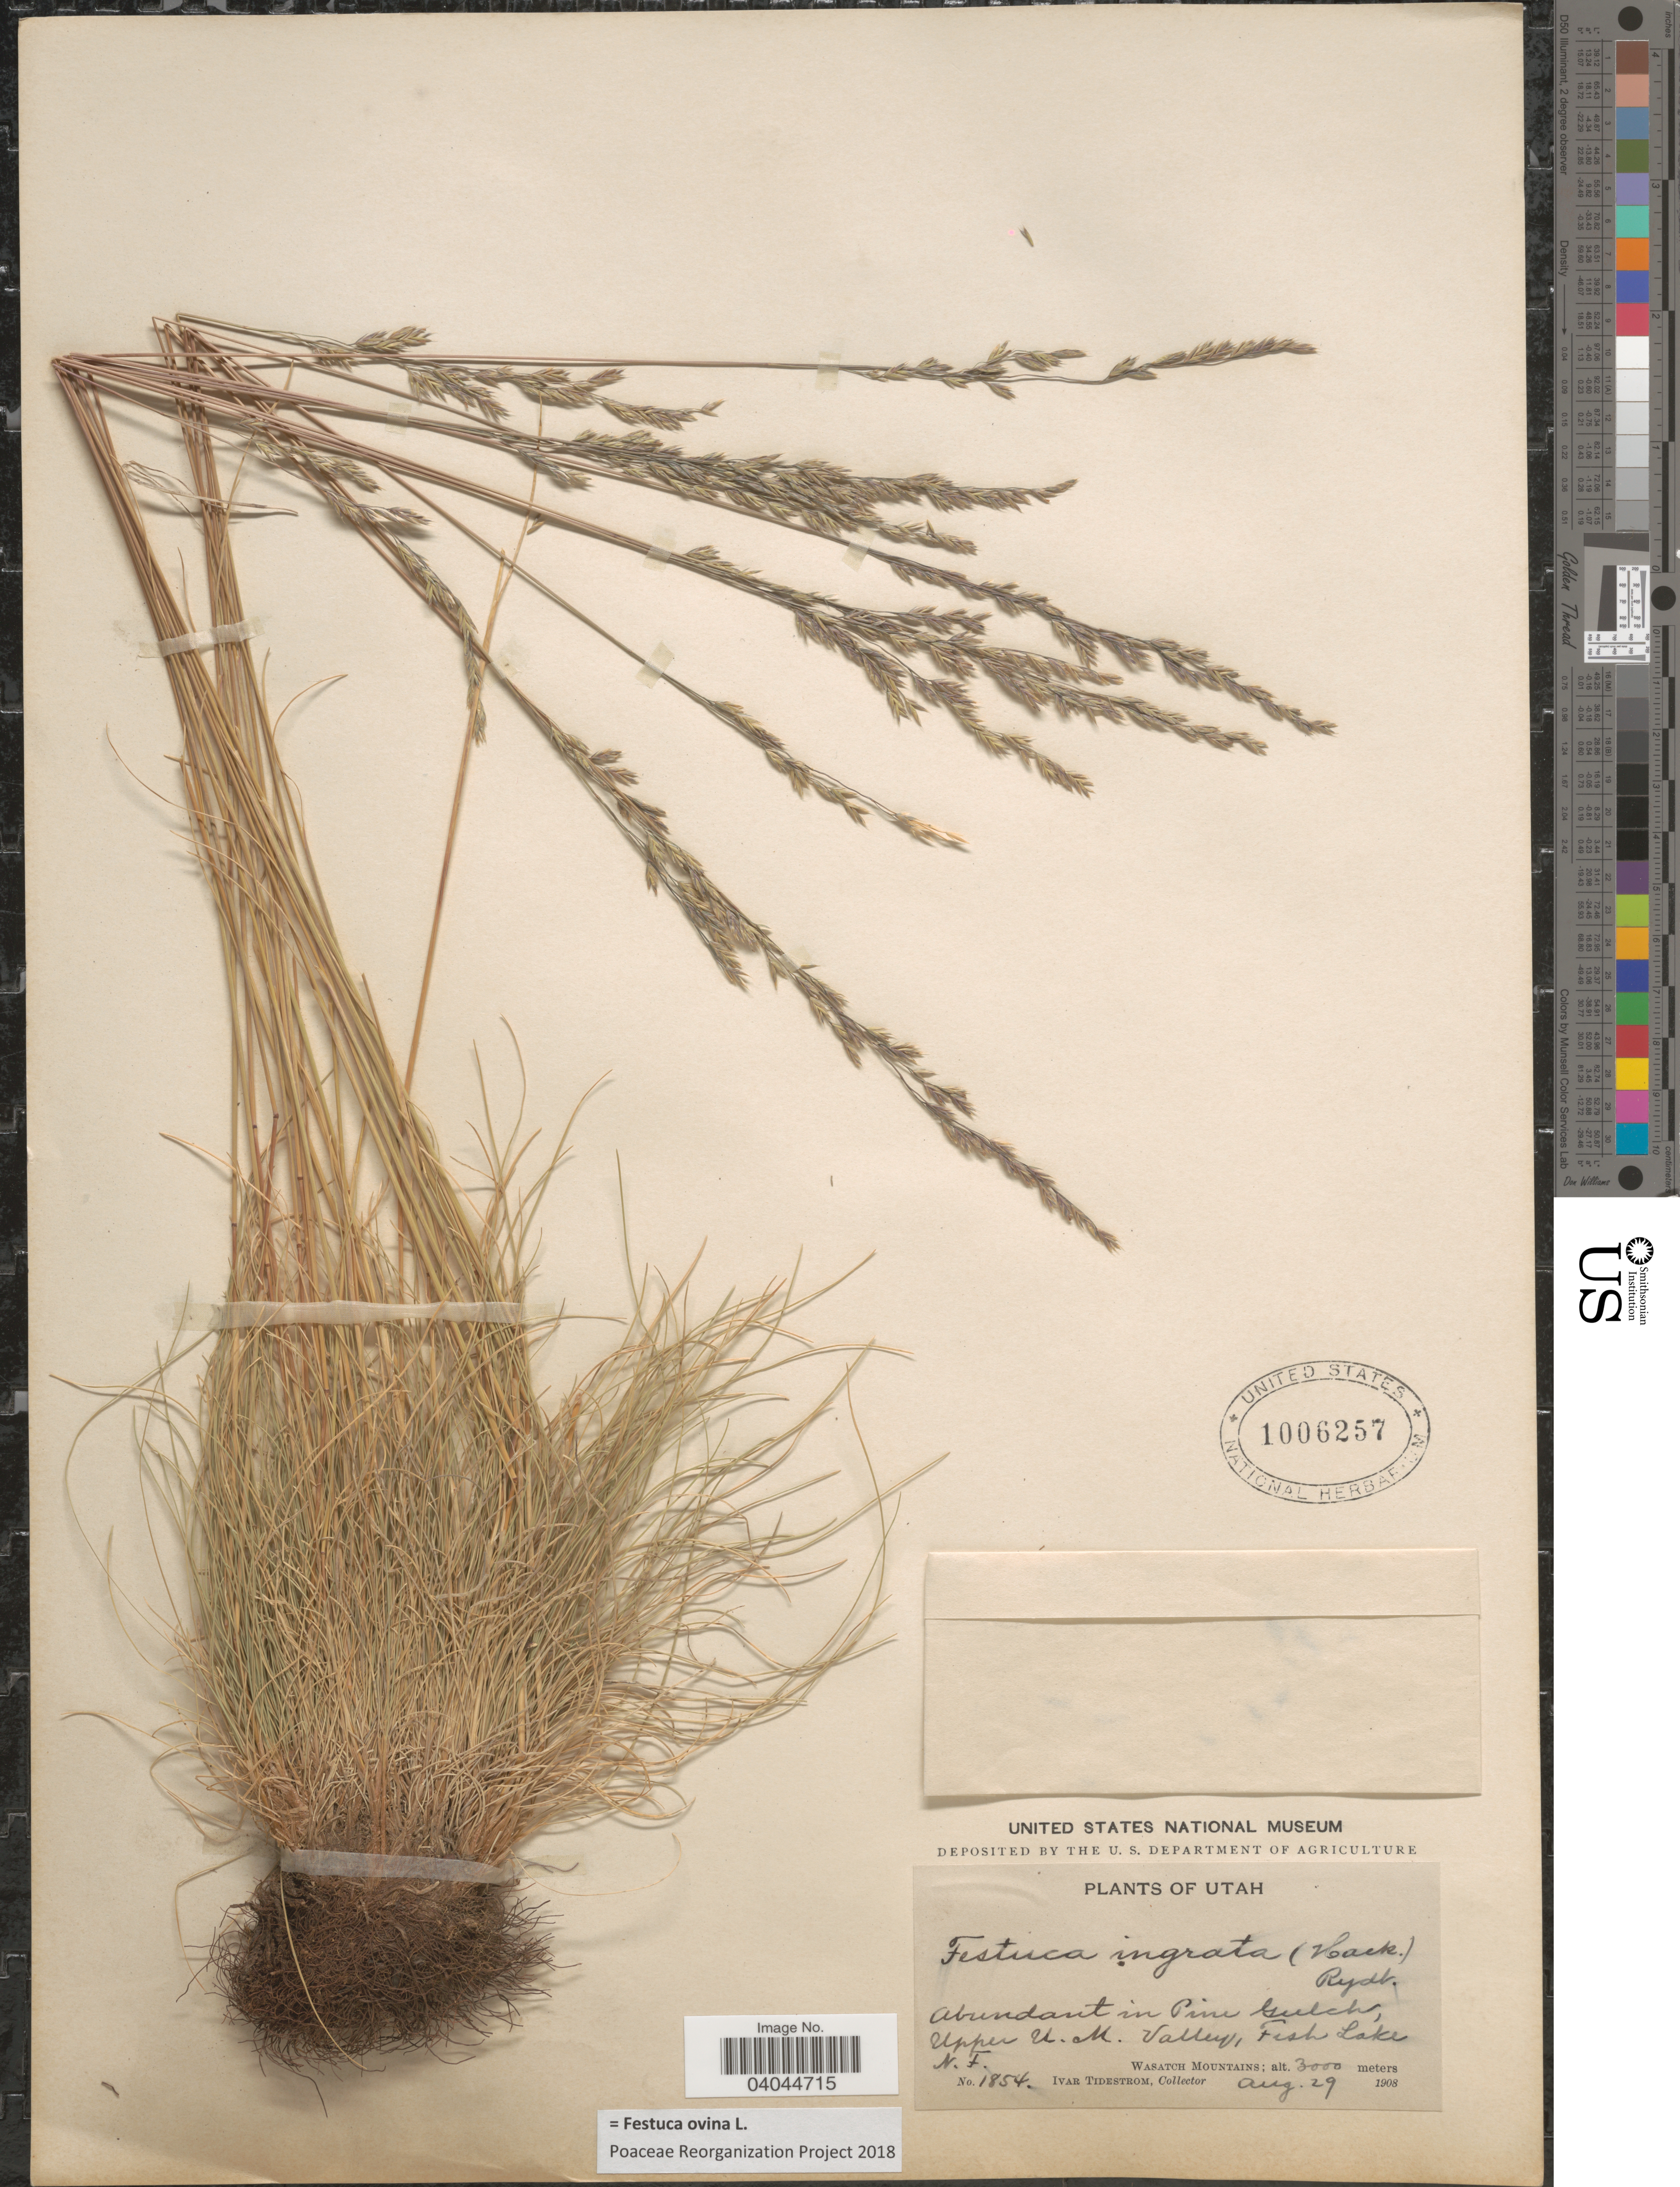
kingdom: Plantae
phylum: Tracheophyta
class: Liliopsida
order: Poales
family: Poaceae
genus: Festuca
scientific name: Festuca ovina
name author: L.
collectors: I. F. Tidestrom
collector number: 1854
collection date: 1908-08-29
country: United States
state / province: Utah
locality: Abundant in Pine Gulch, Upper U.M. Valley, Fish Lake. N.F. Wasatch Mountains.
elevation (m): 3000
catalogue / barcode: US 1006257